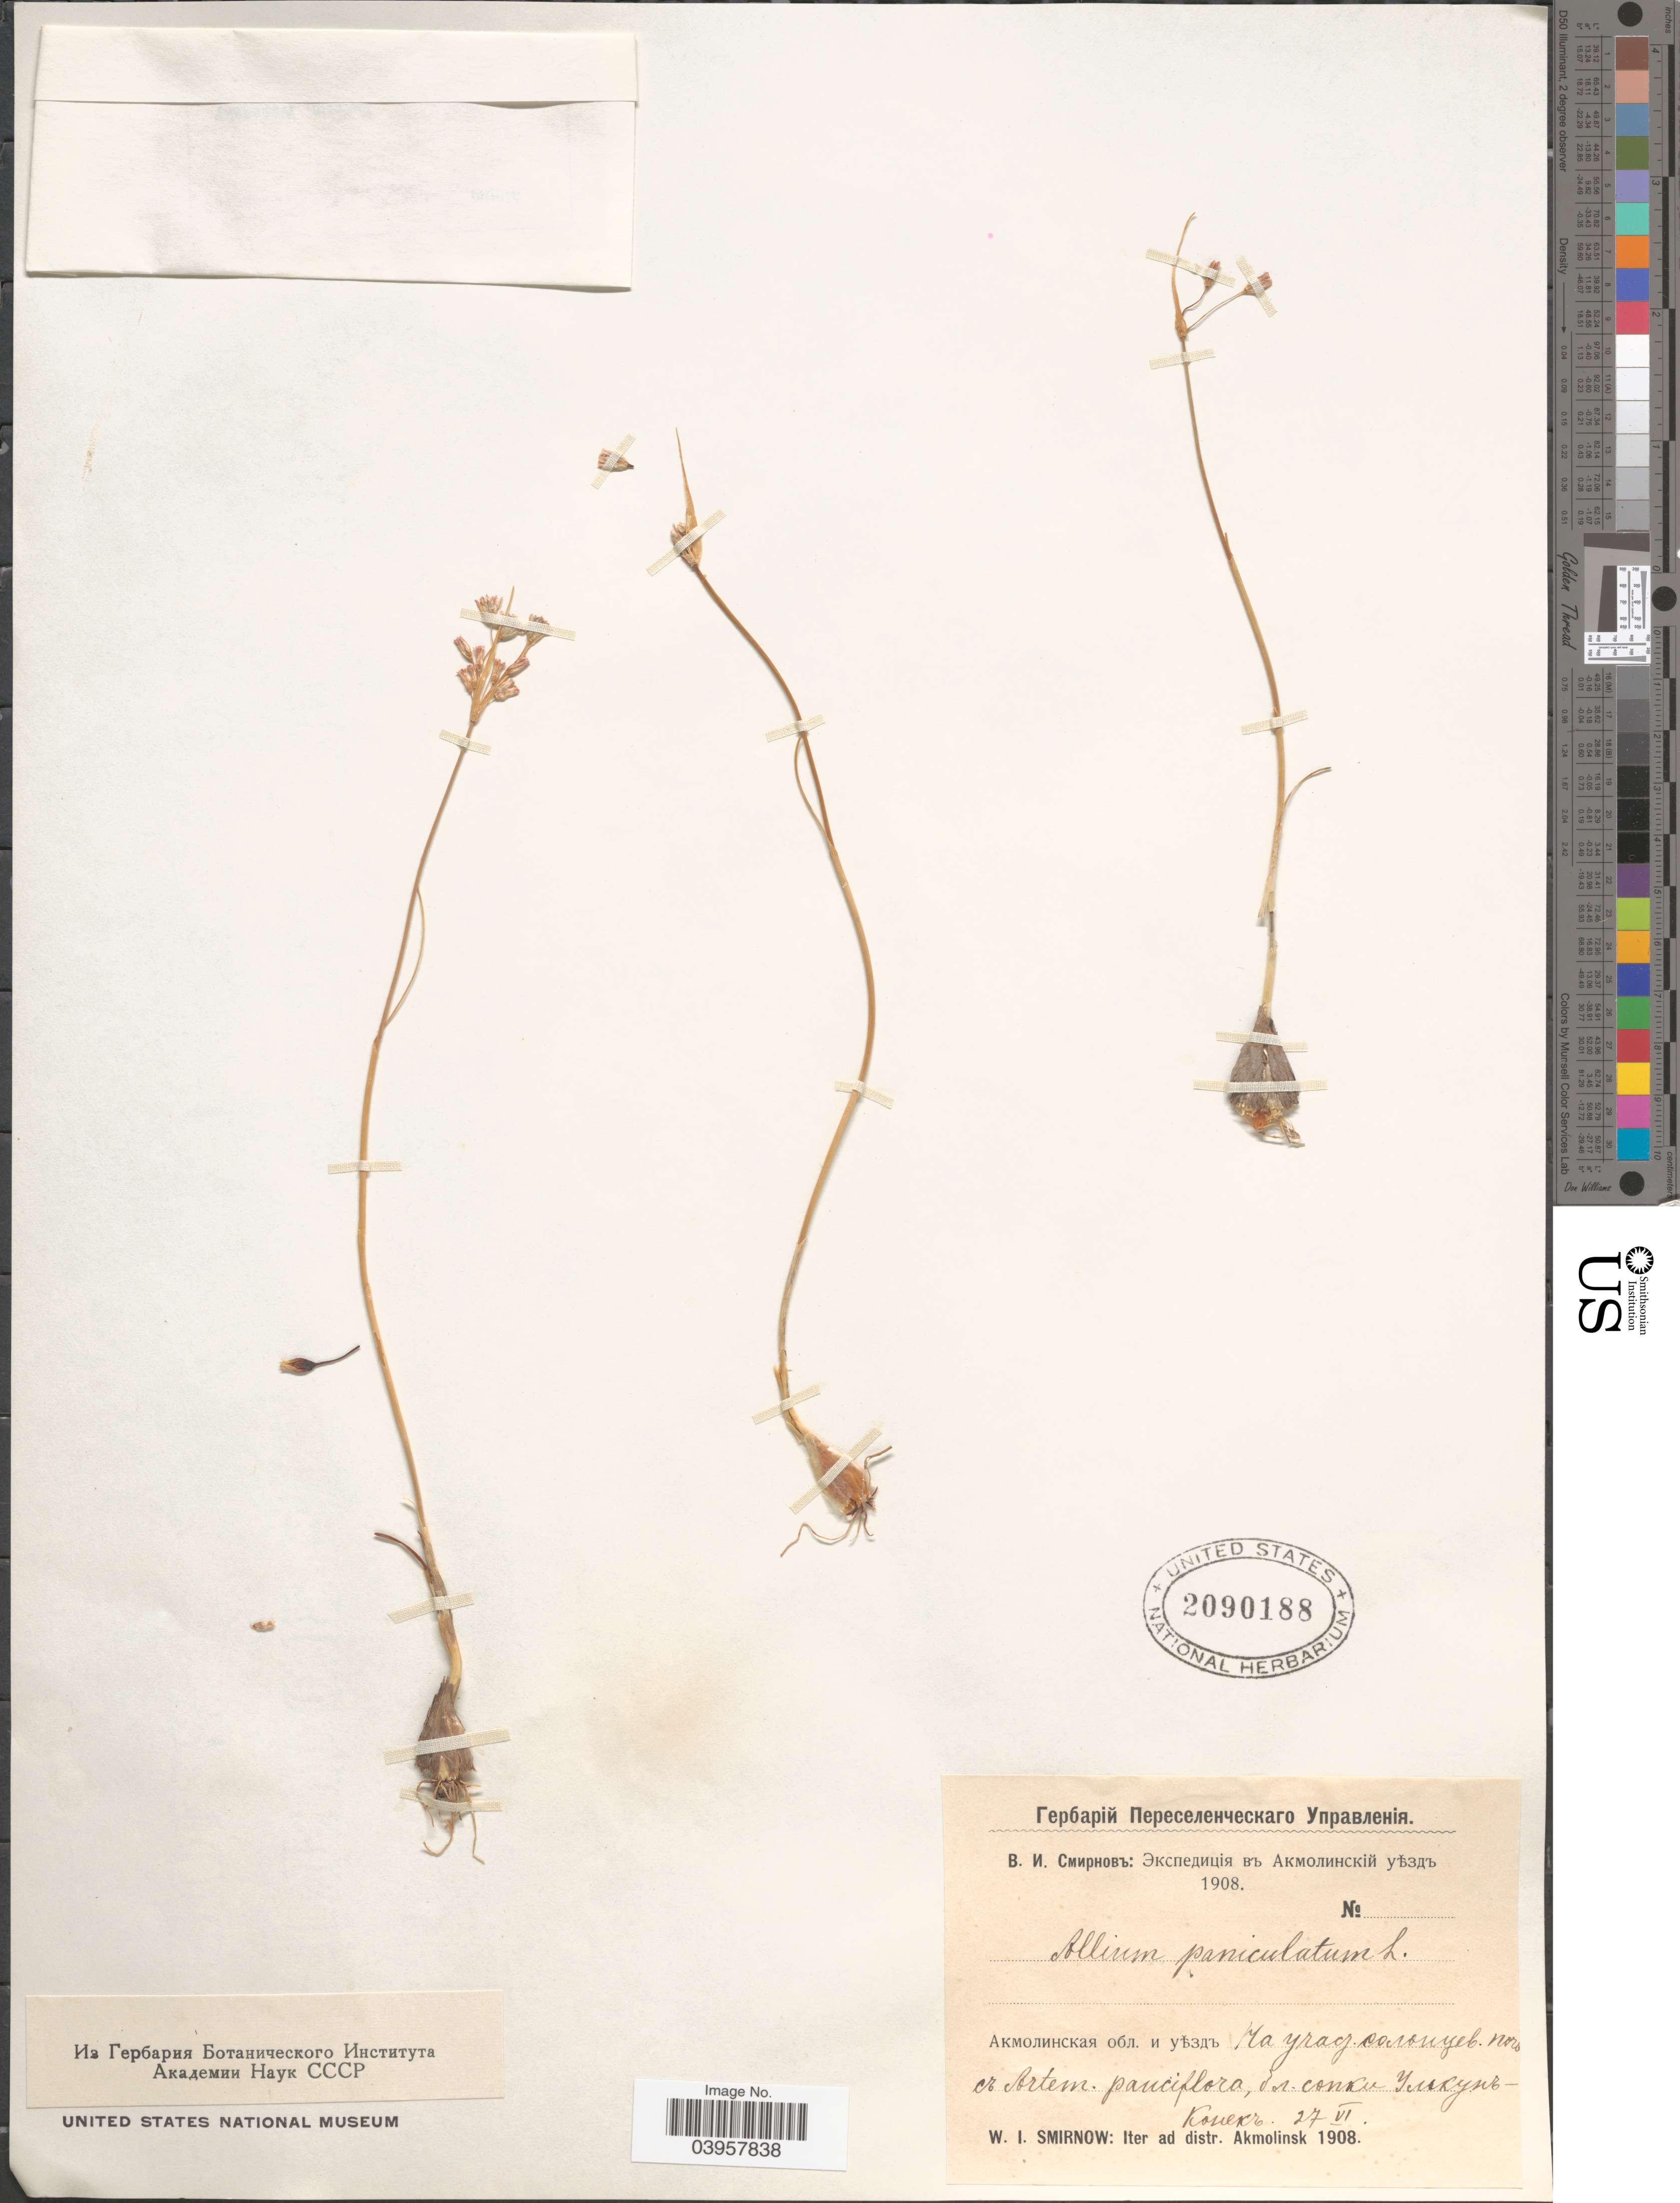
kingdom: Plantae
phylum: Tracheophyta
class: Liliopsida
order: Asparagales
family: Amaryllidaceae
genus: Allium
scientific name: Allium paniculatum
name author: L.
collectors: W. Smirnow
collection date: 1908-06-27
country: Kazakhstan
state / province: Aqmola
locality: Near Ulkun-Konek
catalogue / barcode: US 2090188